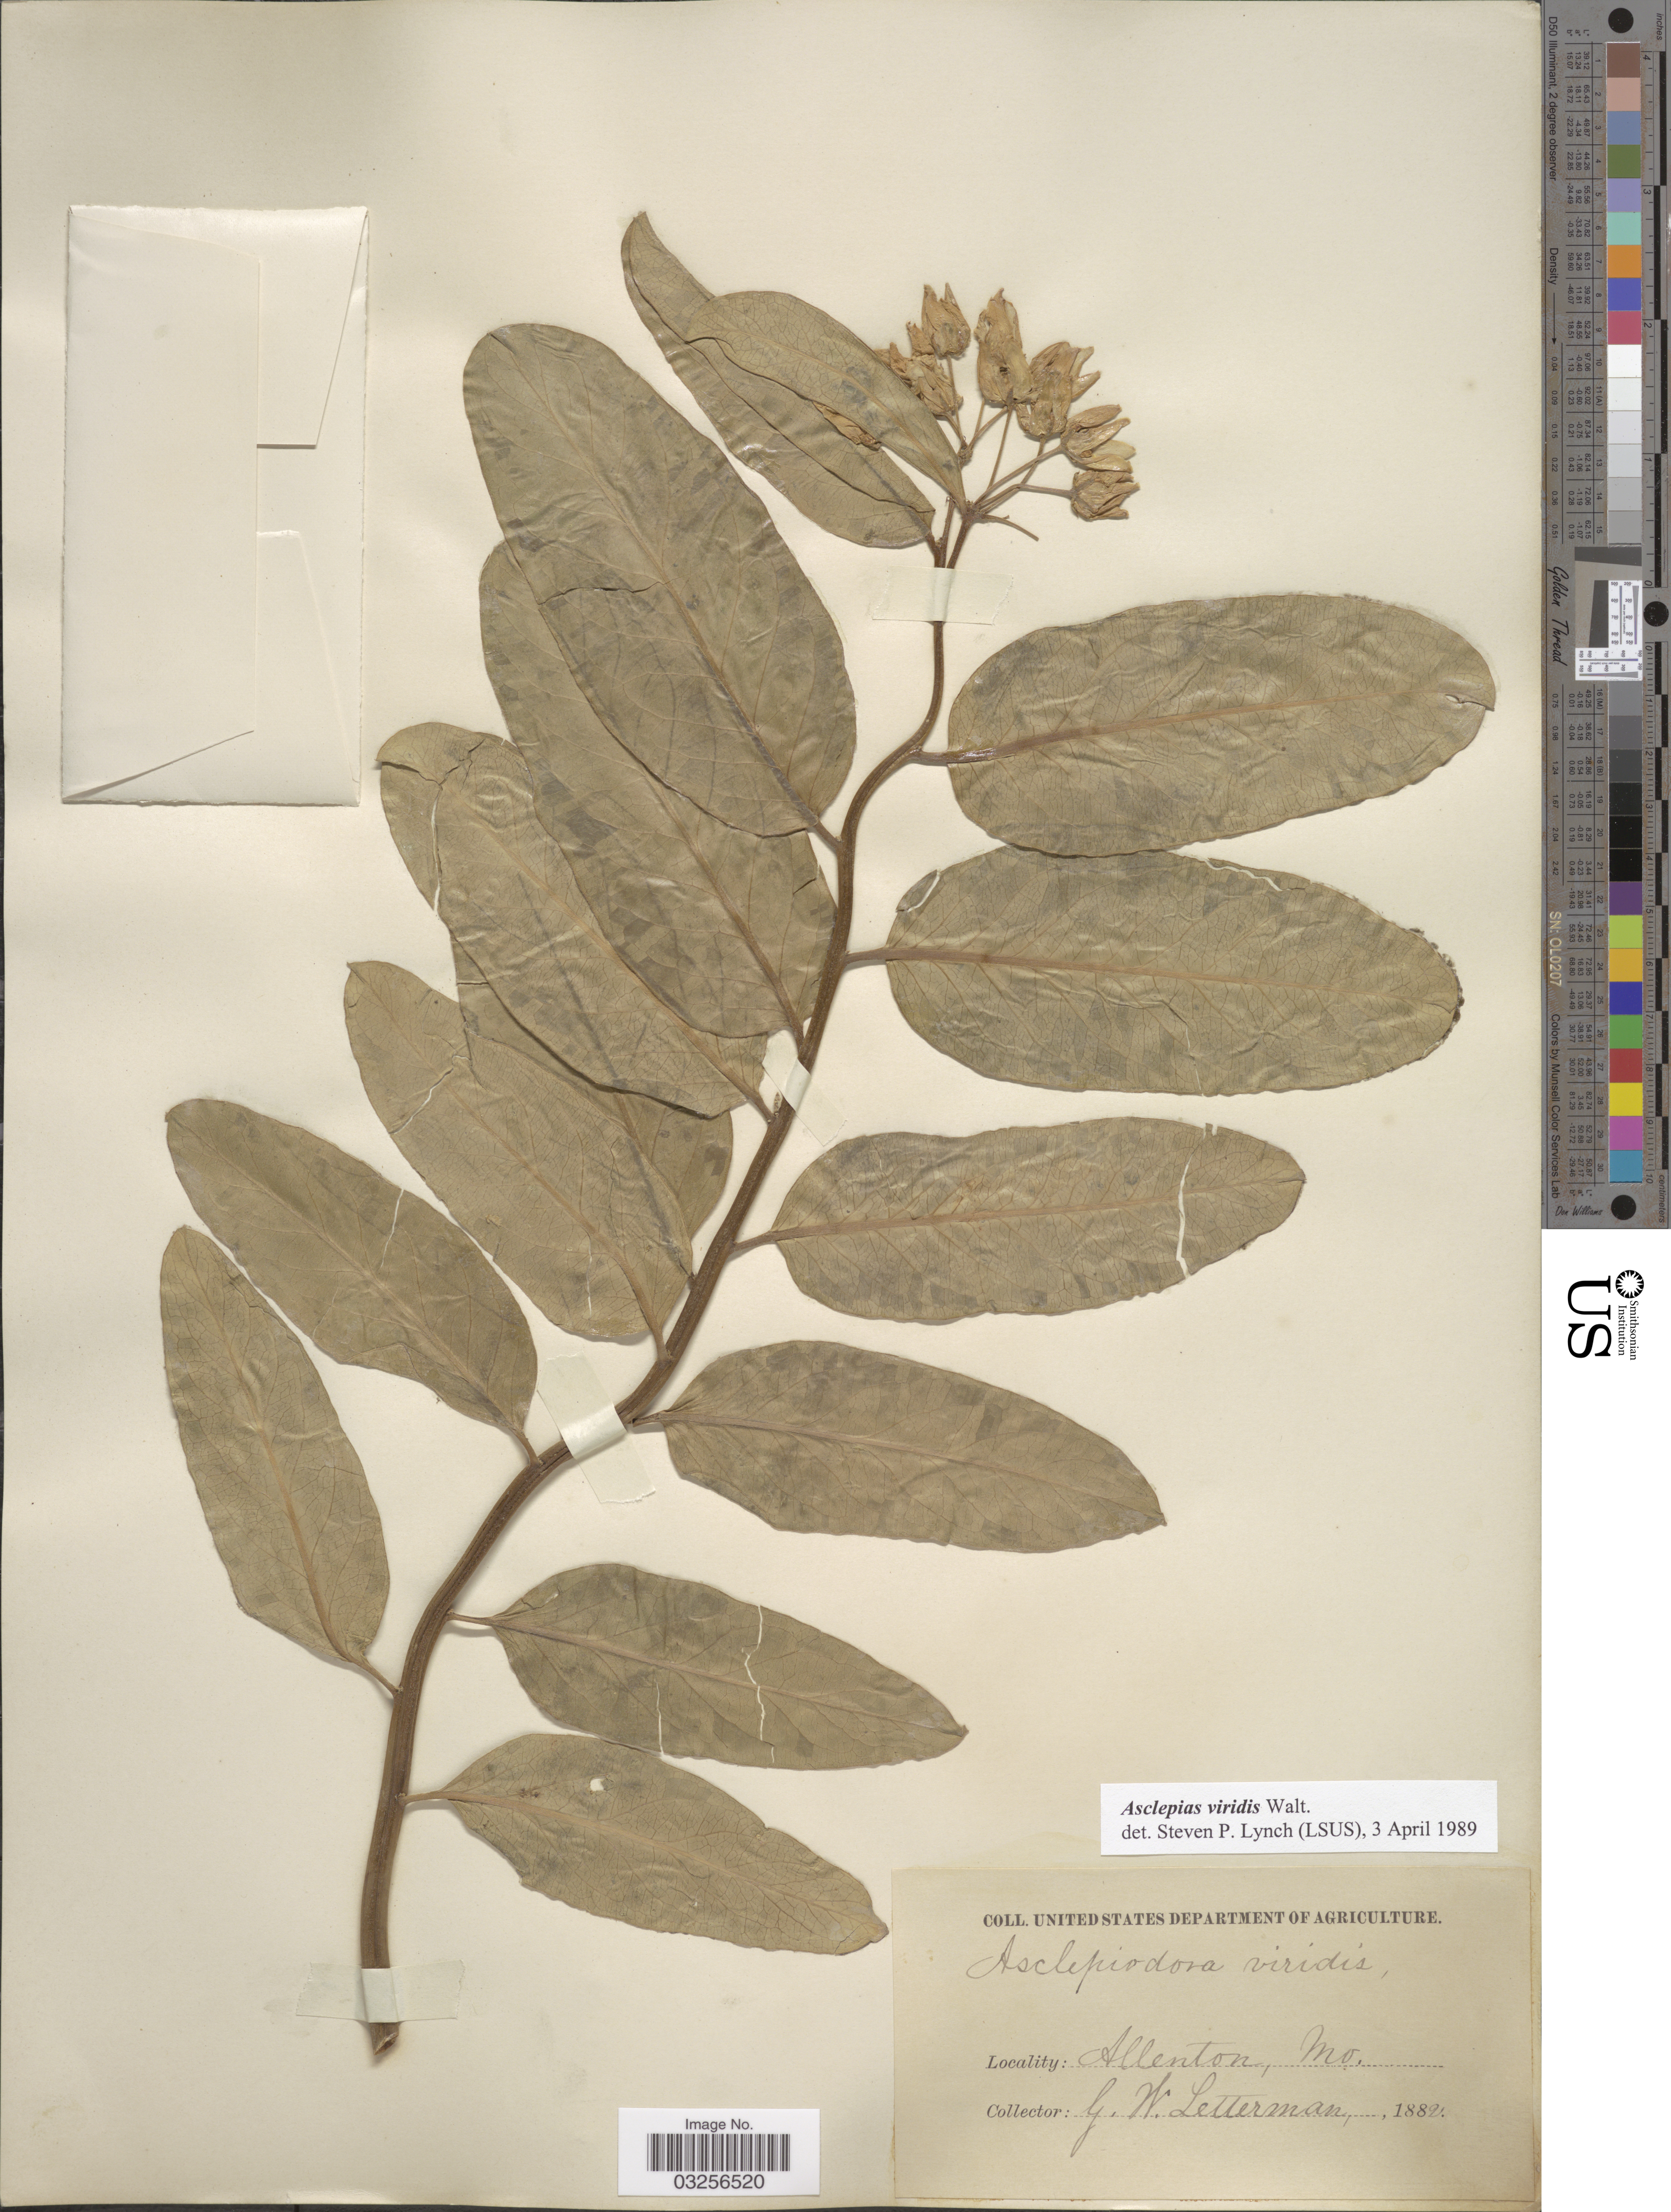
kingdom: Plantae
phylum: Tracheophyta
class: Magnoliopsida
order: Gentianales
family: Apocynaceae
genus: Asclepias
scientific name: Asclepias viridis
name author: Walter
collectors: G. W. Letterman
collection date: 1882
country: United States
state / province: Missouri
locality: Allenton.